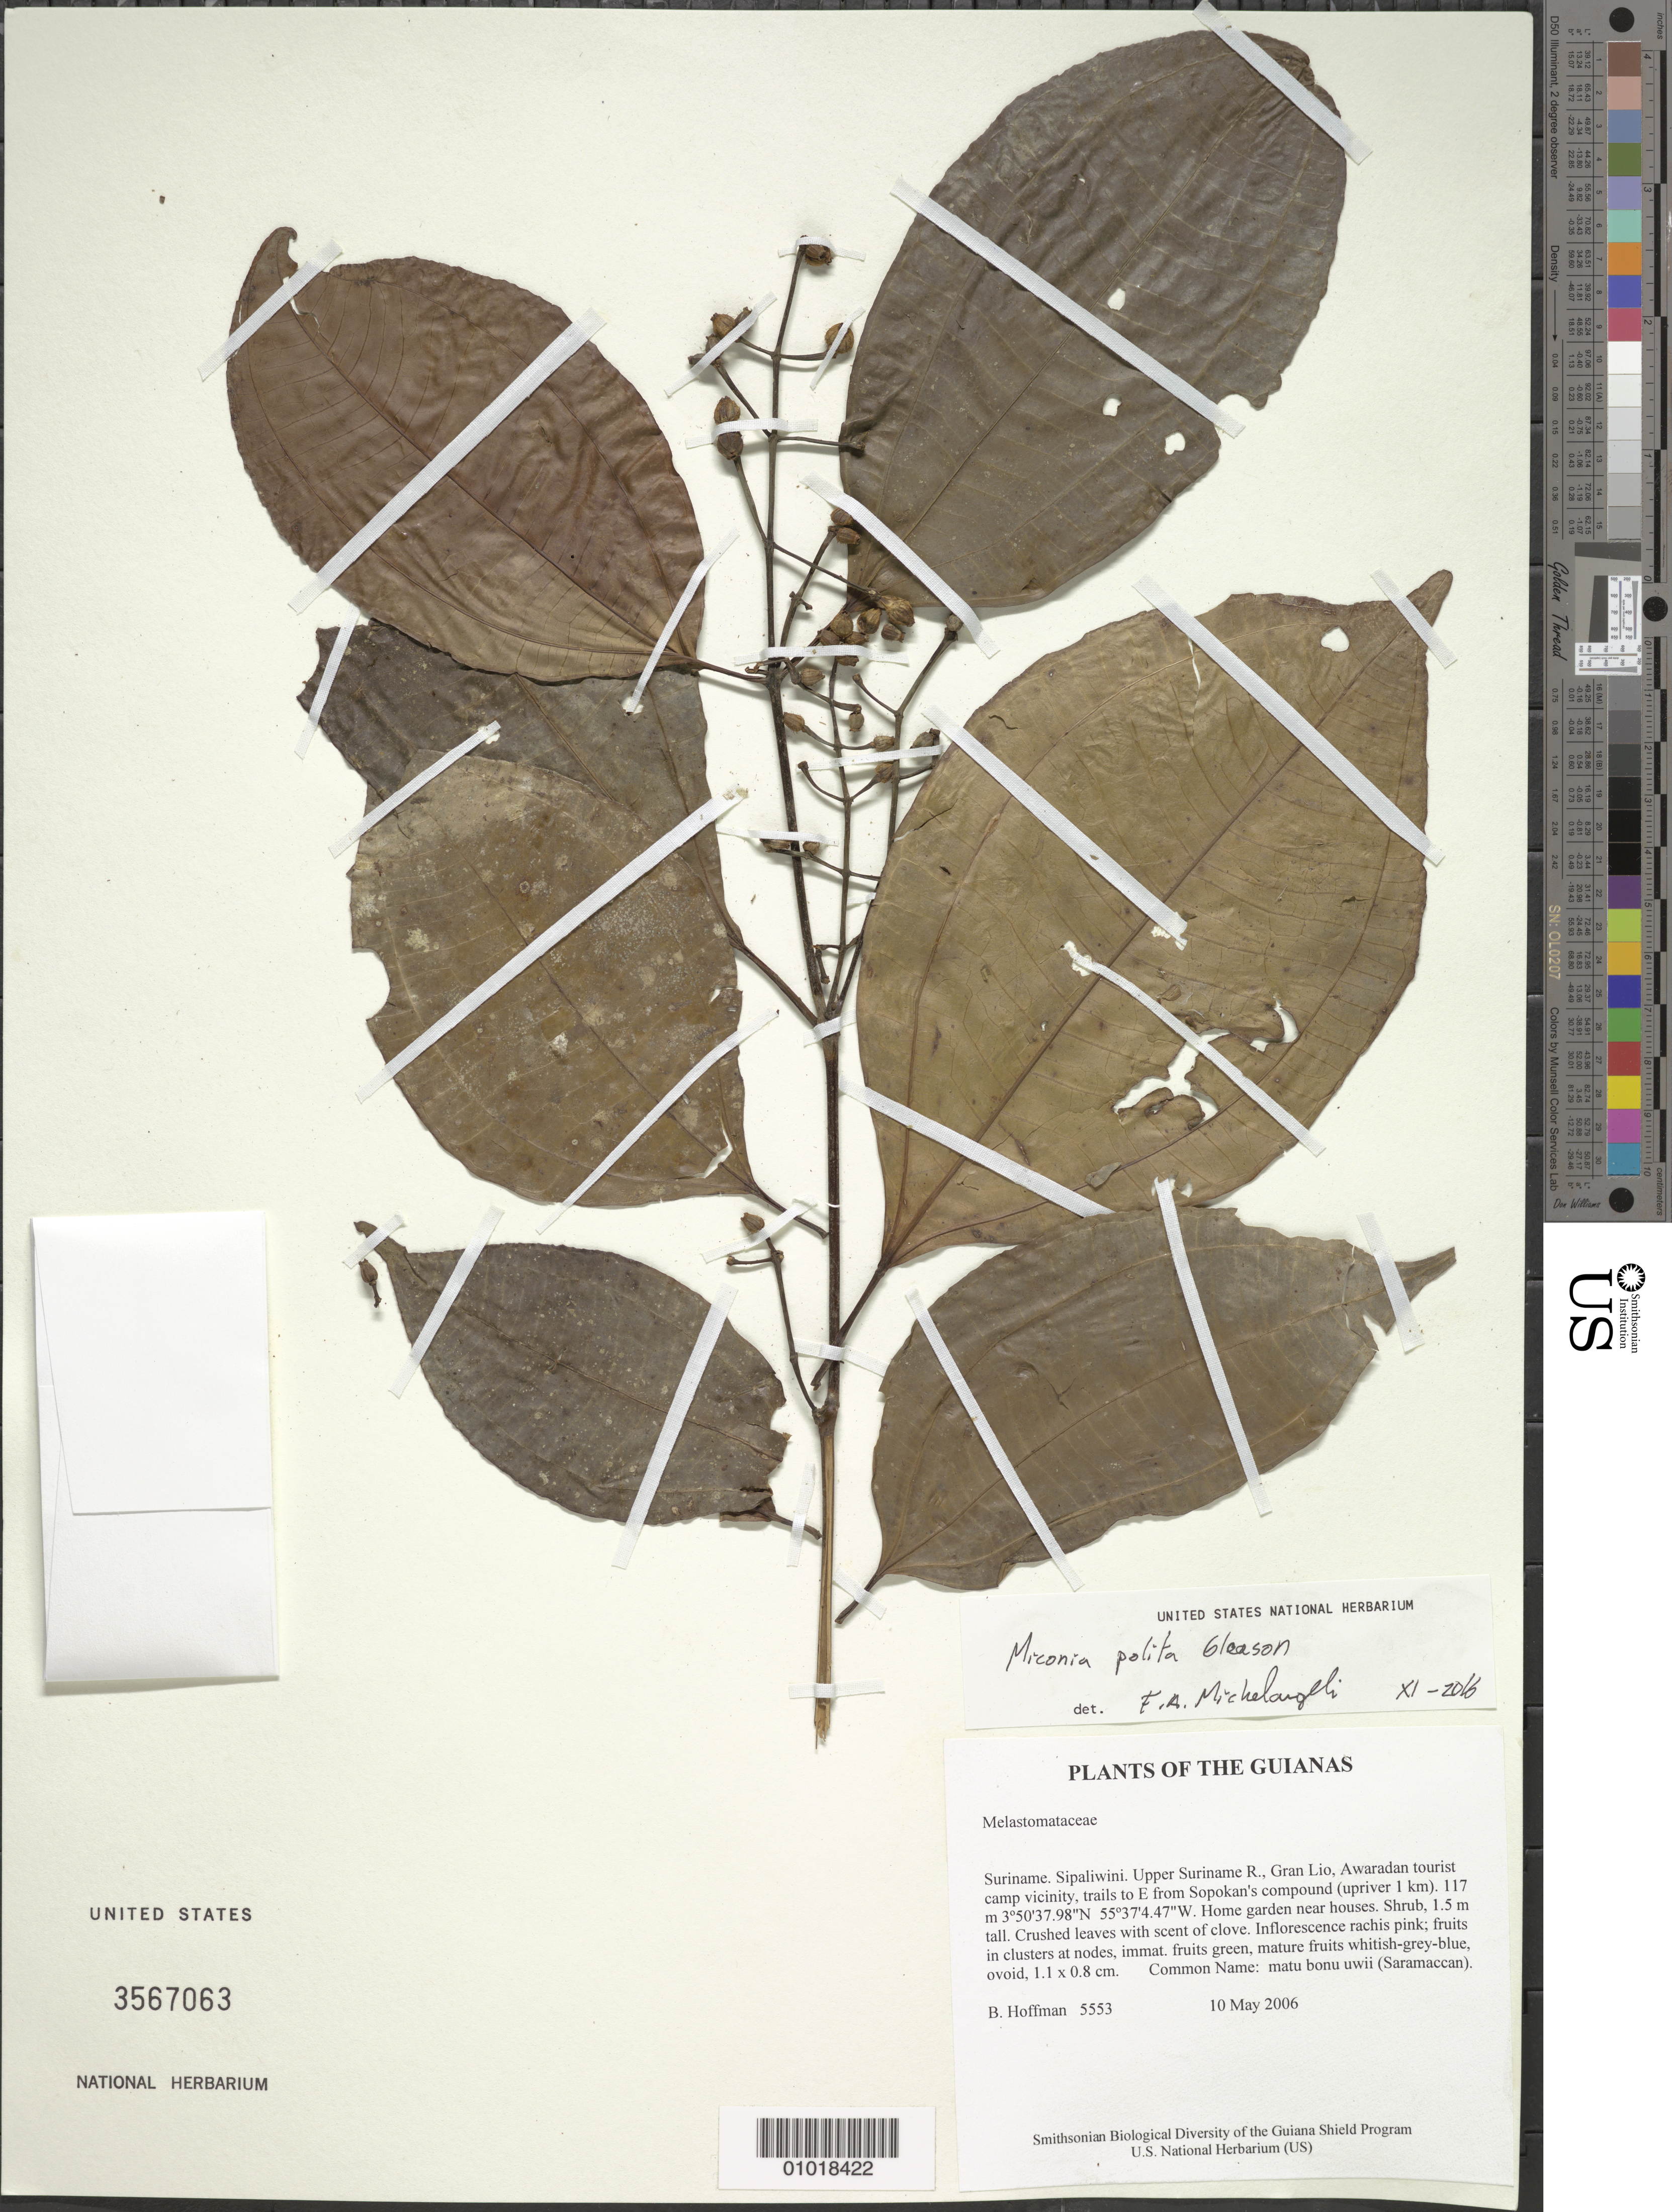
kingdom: Plantae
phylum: Tracheophyta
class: Magnoliopsida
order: Myrtales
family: Melastomataceae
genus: Miconia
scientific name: Miconia polita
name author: Gleason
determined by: Michelangeli, F. A.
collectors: B. Hoffman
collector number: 5553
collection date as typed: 10 May 2006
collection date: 2006-05-10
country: Suriname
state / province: Sipaliwini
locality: Upper Suriname R., Gran Lio, Awaradan tourist camp vicinity, trails to E from Sopokan's compound (upriver 1 km)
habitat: Home garden near houses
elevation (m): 117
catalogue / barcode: US 3567063